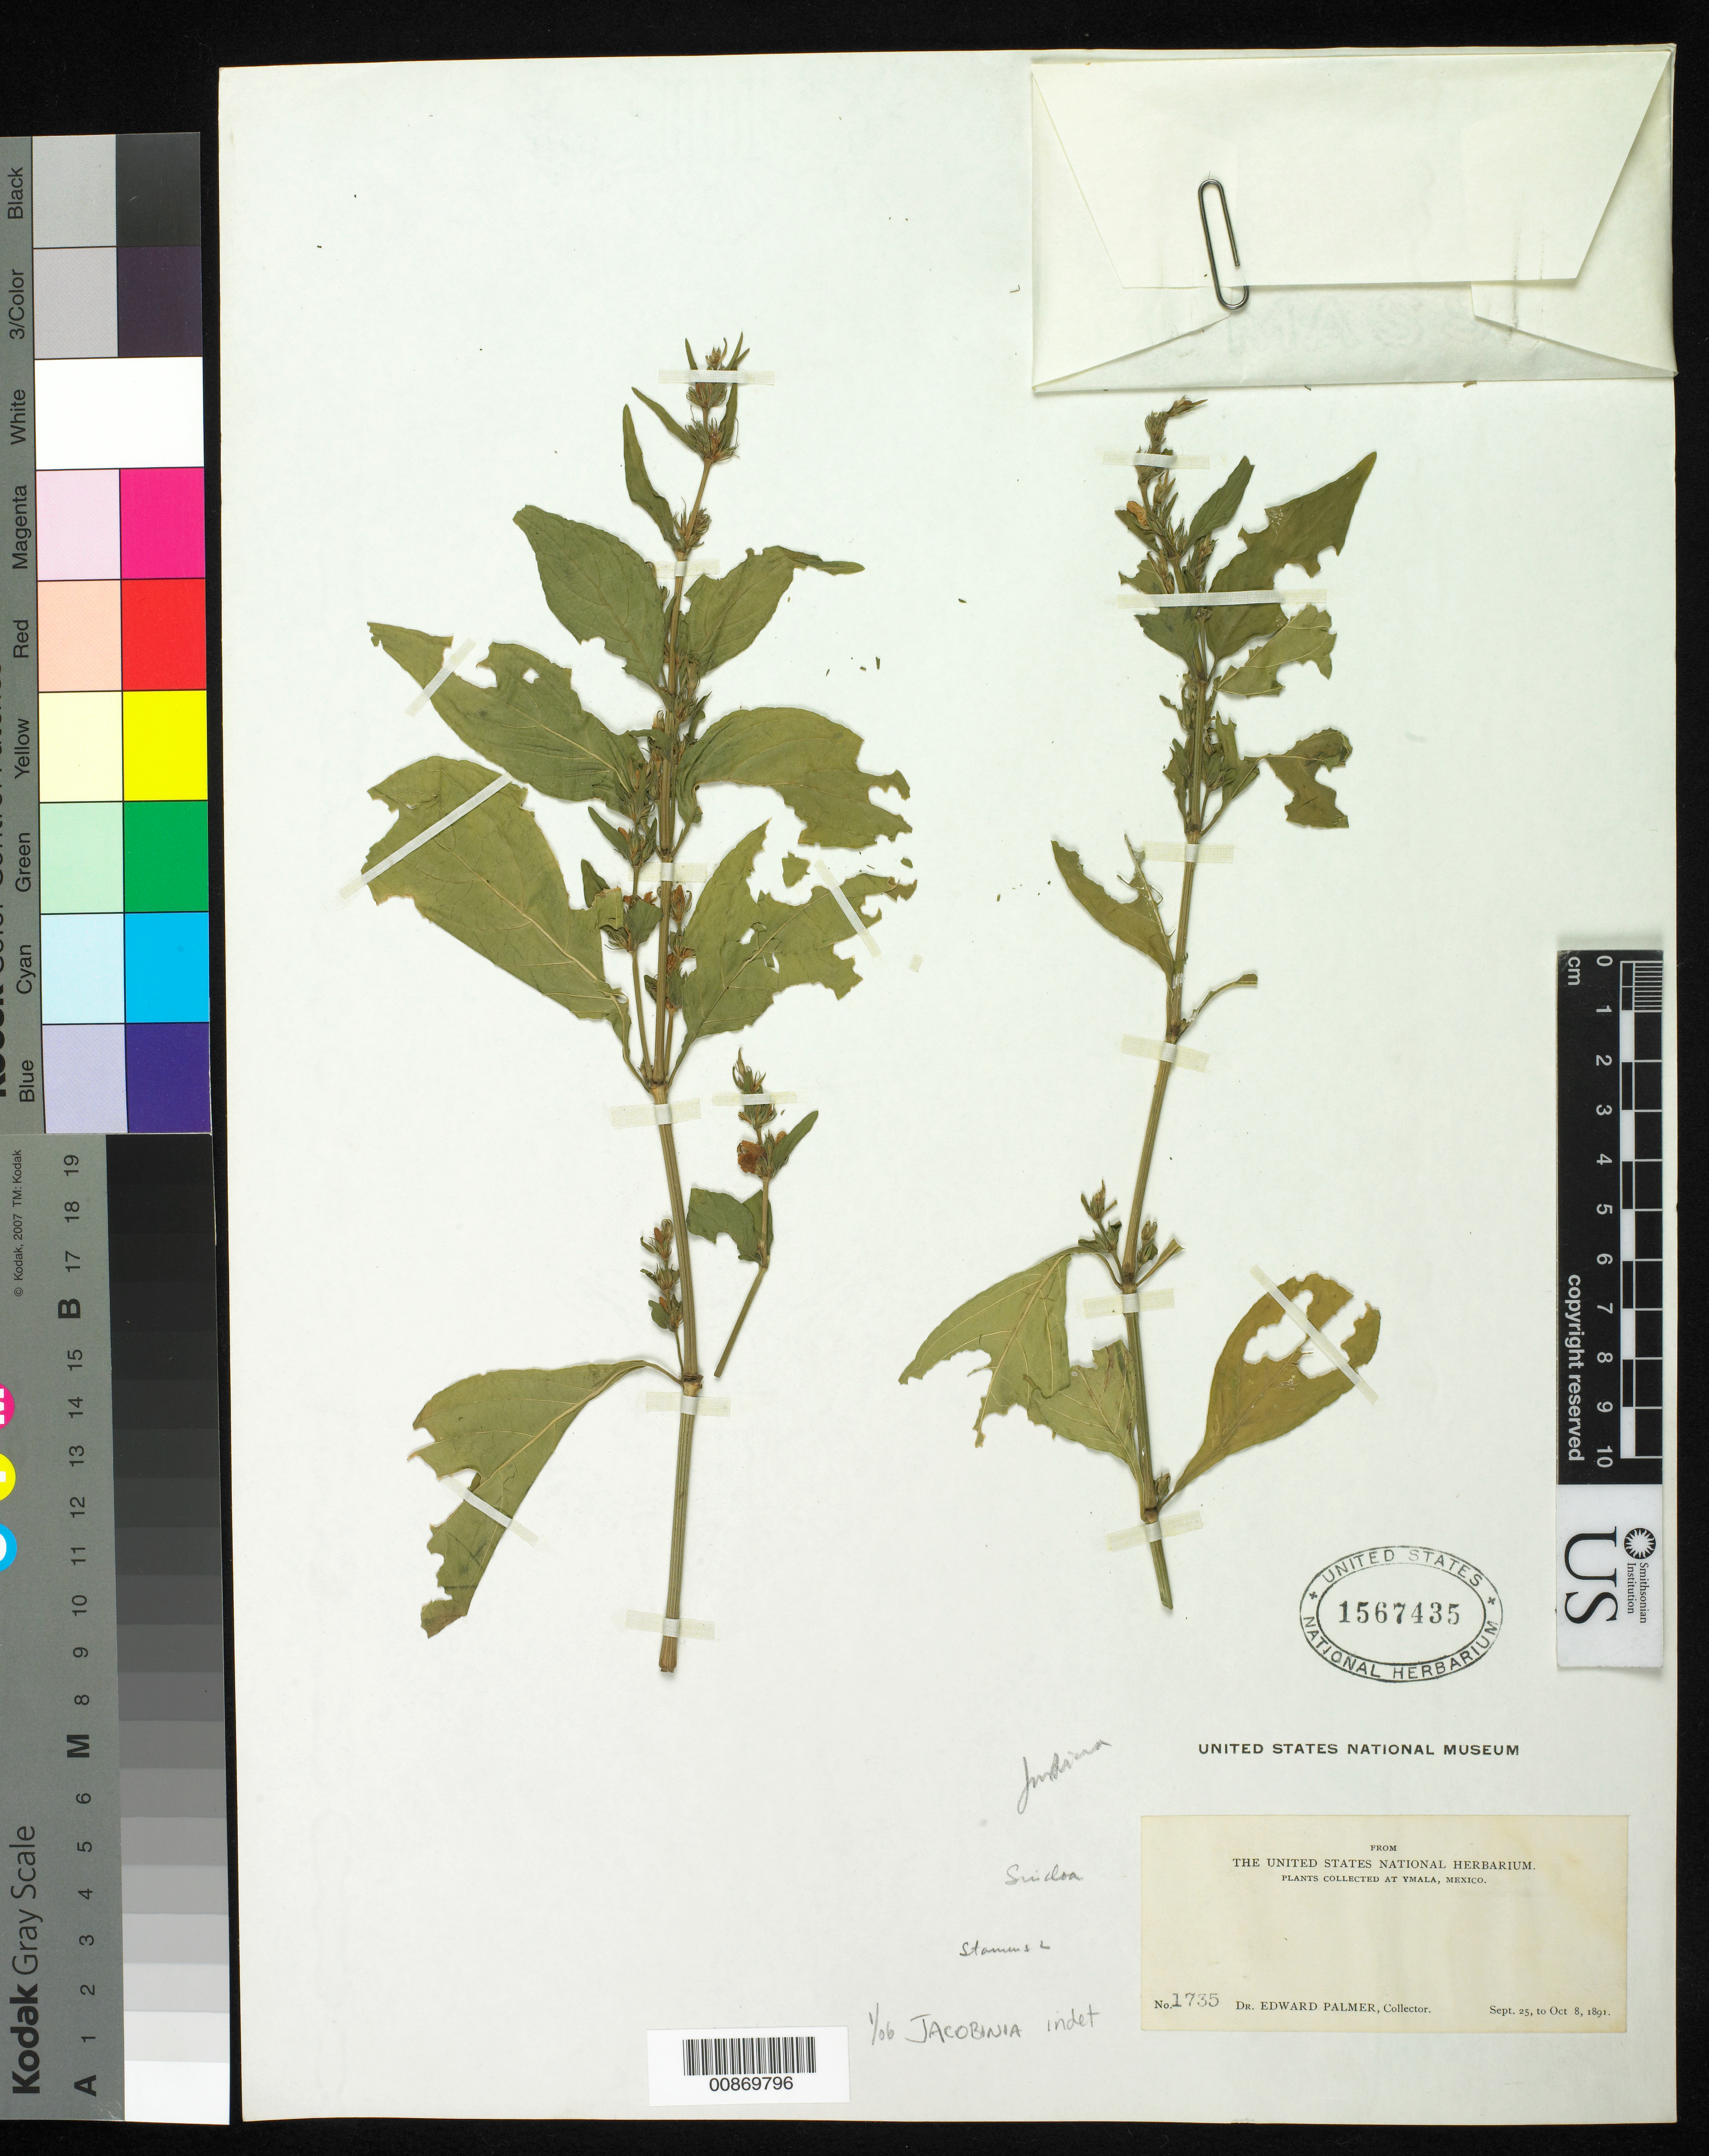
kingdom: Plantae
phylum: Tracheophyta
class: Magnoliopsida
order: Lamiales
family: Acanthaceae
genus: Jacobinia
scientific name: Jacobinia sp.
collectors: E. Palmer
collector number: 1735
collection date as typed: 25 Sep 1891 to 08 Oct 1891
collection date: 1891-09-25/1891-10-08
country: Mexico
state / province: Sinaloa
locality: Ymala, Sinaloa.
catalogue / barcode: US 1567435